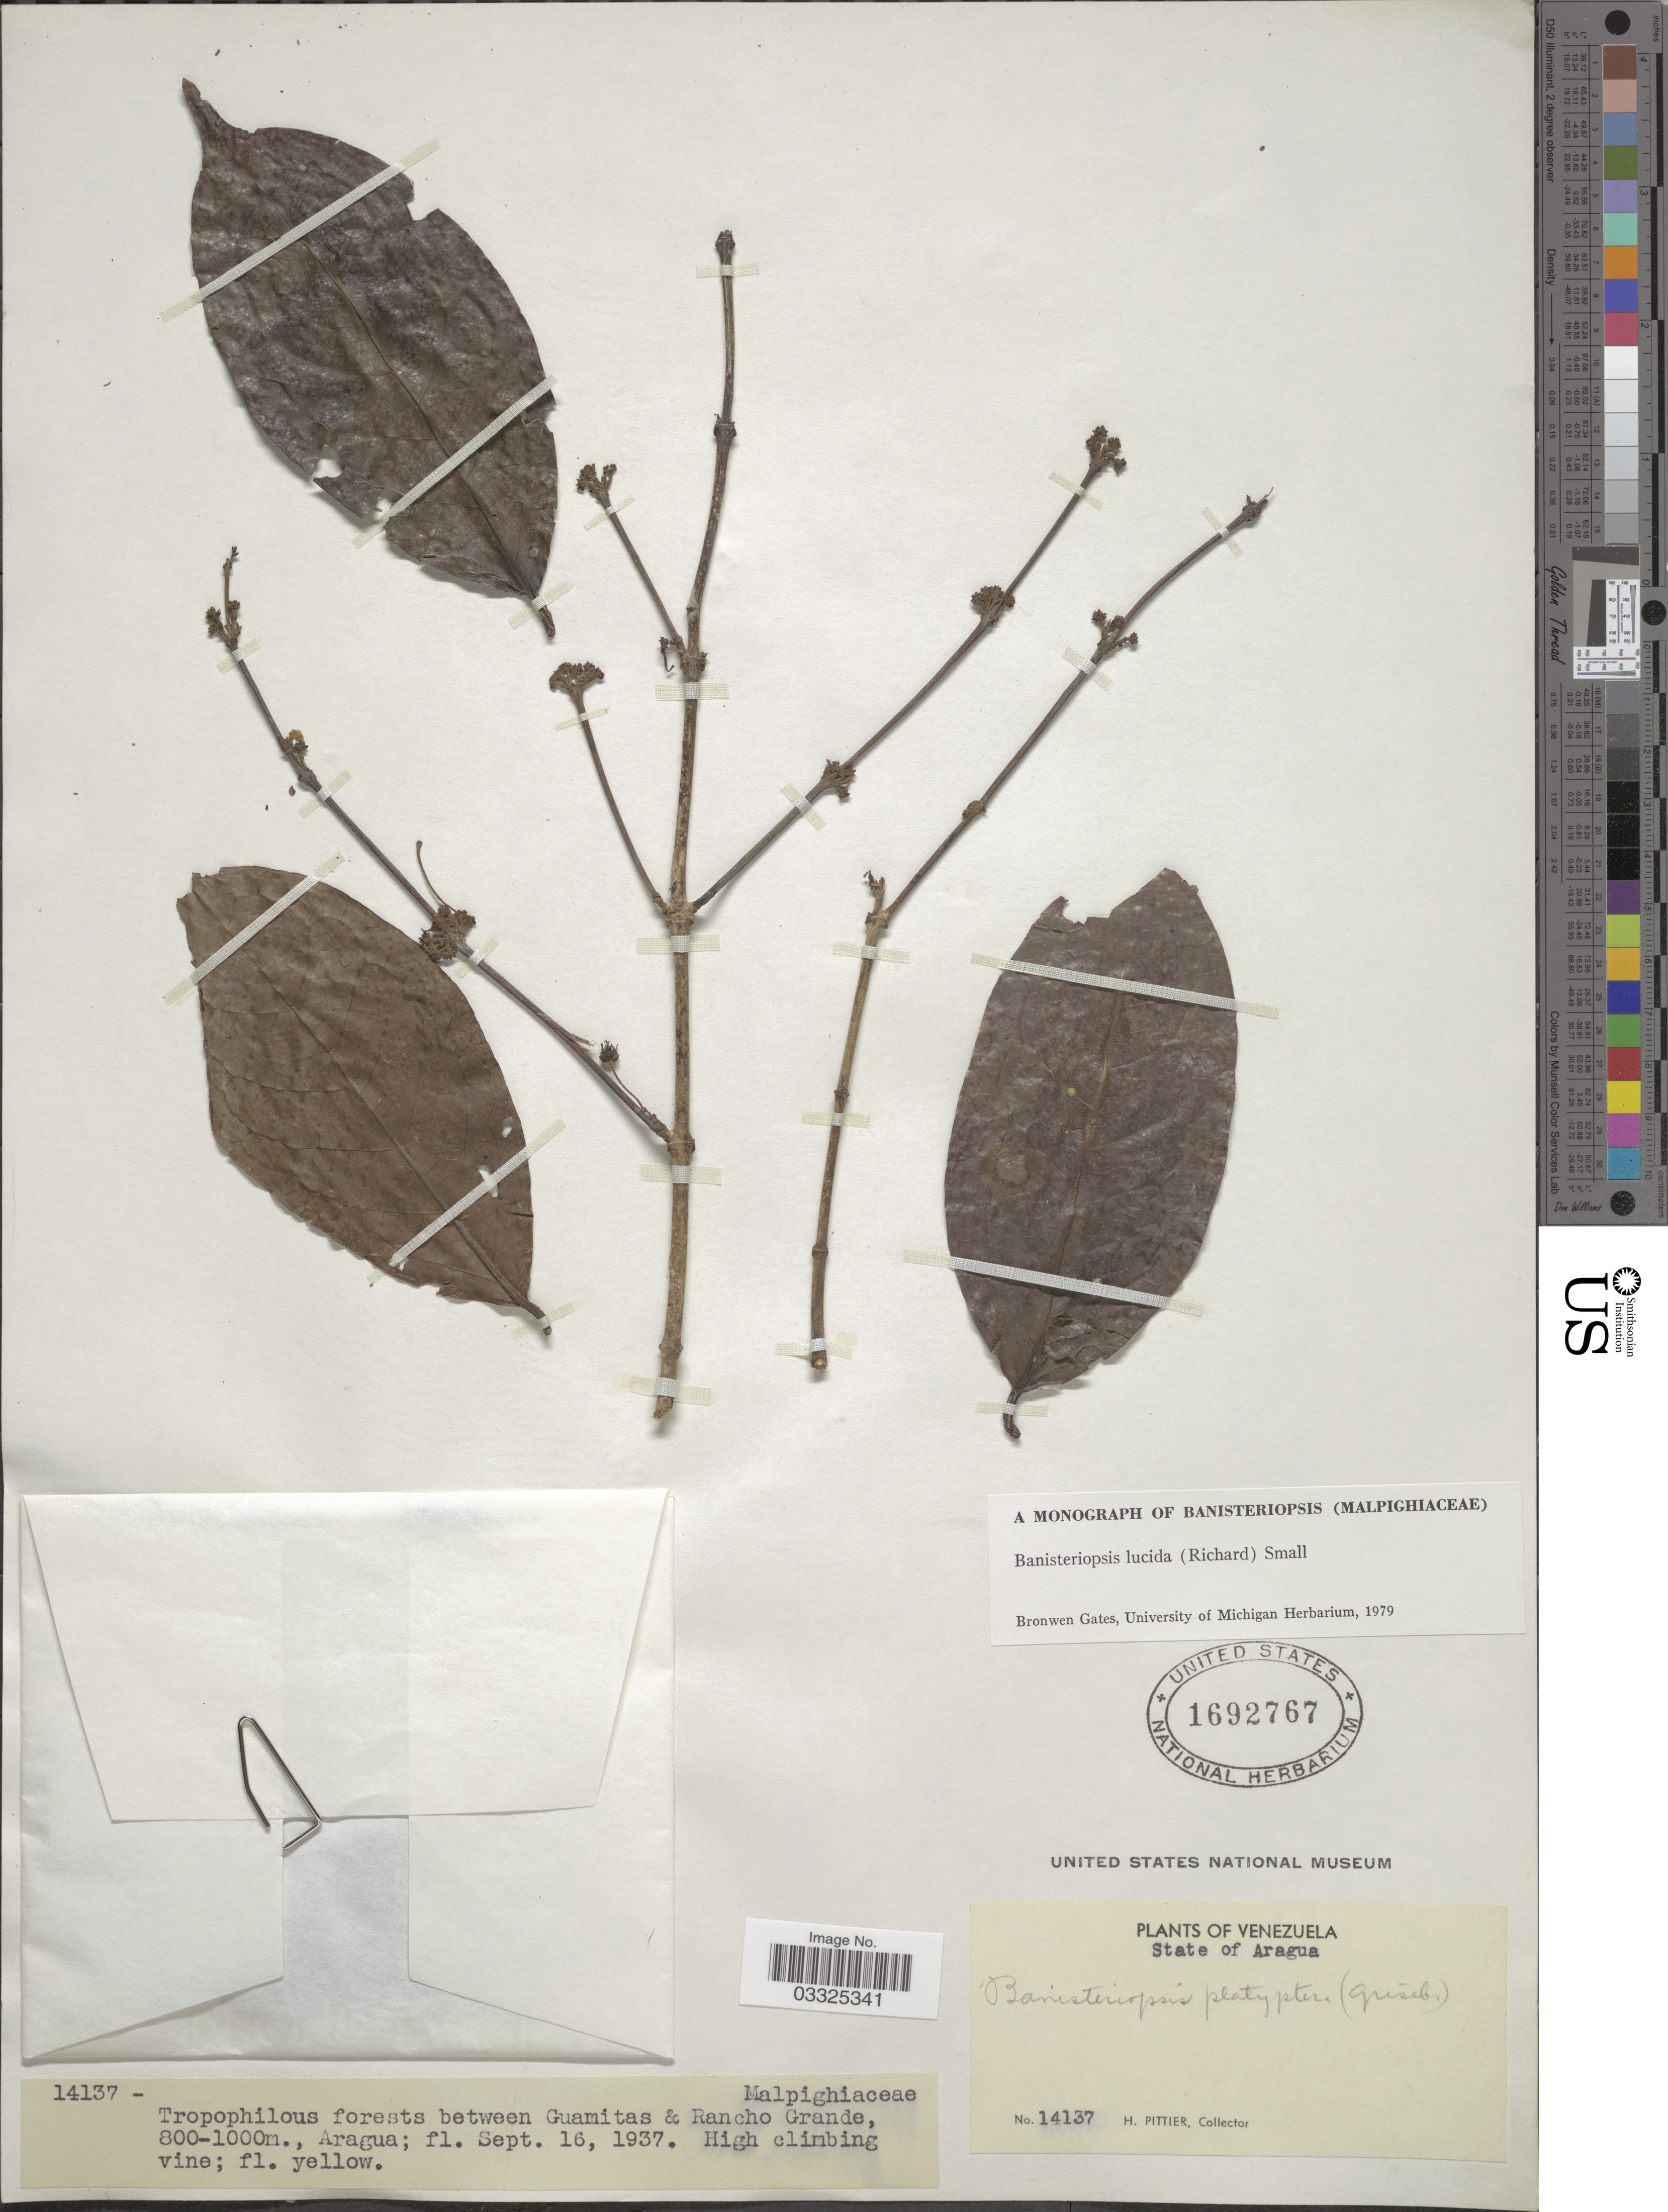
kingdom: Plantae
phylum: Tracheophyta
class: Magnoliopsida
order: Malpighiales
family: Malpighiaceae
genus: Banisteriopsis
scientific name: Banisteriopsis lucida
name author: (Rich.) Small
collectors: H. F. Pittier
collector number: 14137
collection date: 1937-09-16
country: Venezuela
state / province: Aragua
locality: Tropophilous forests between Guamitas & Rancho Grande.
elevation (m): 800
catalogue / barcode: US 1692767